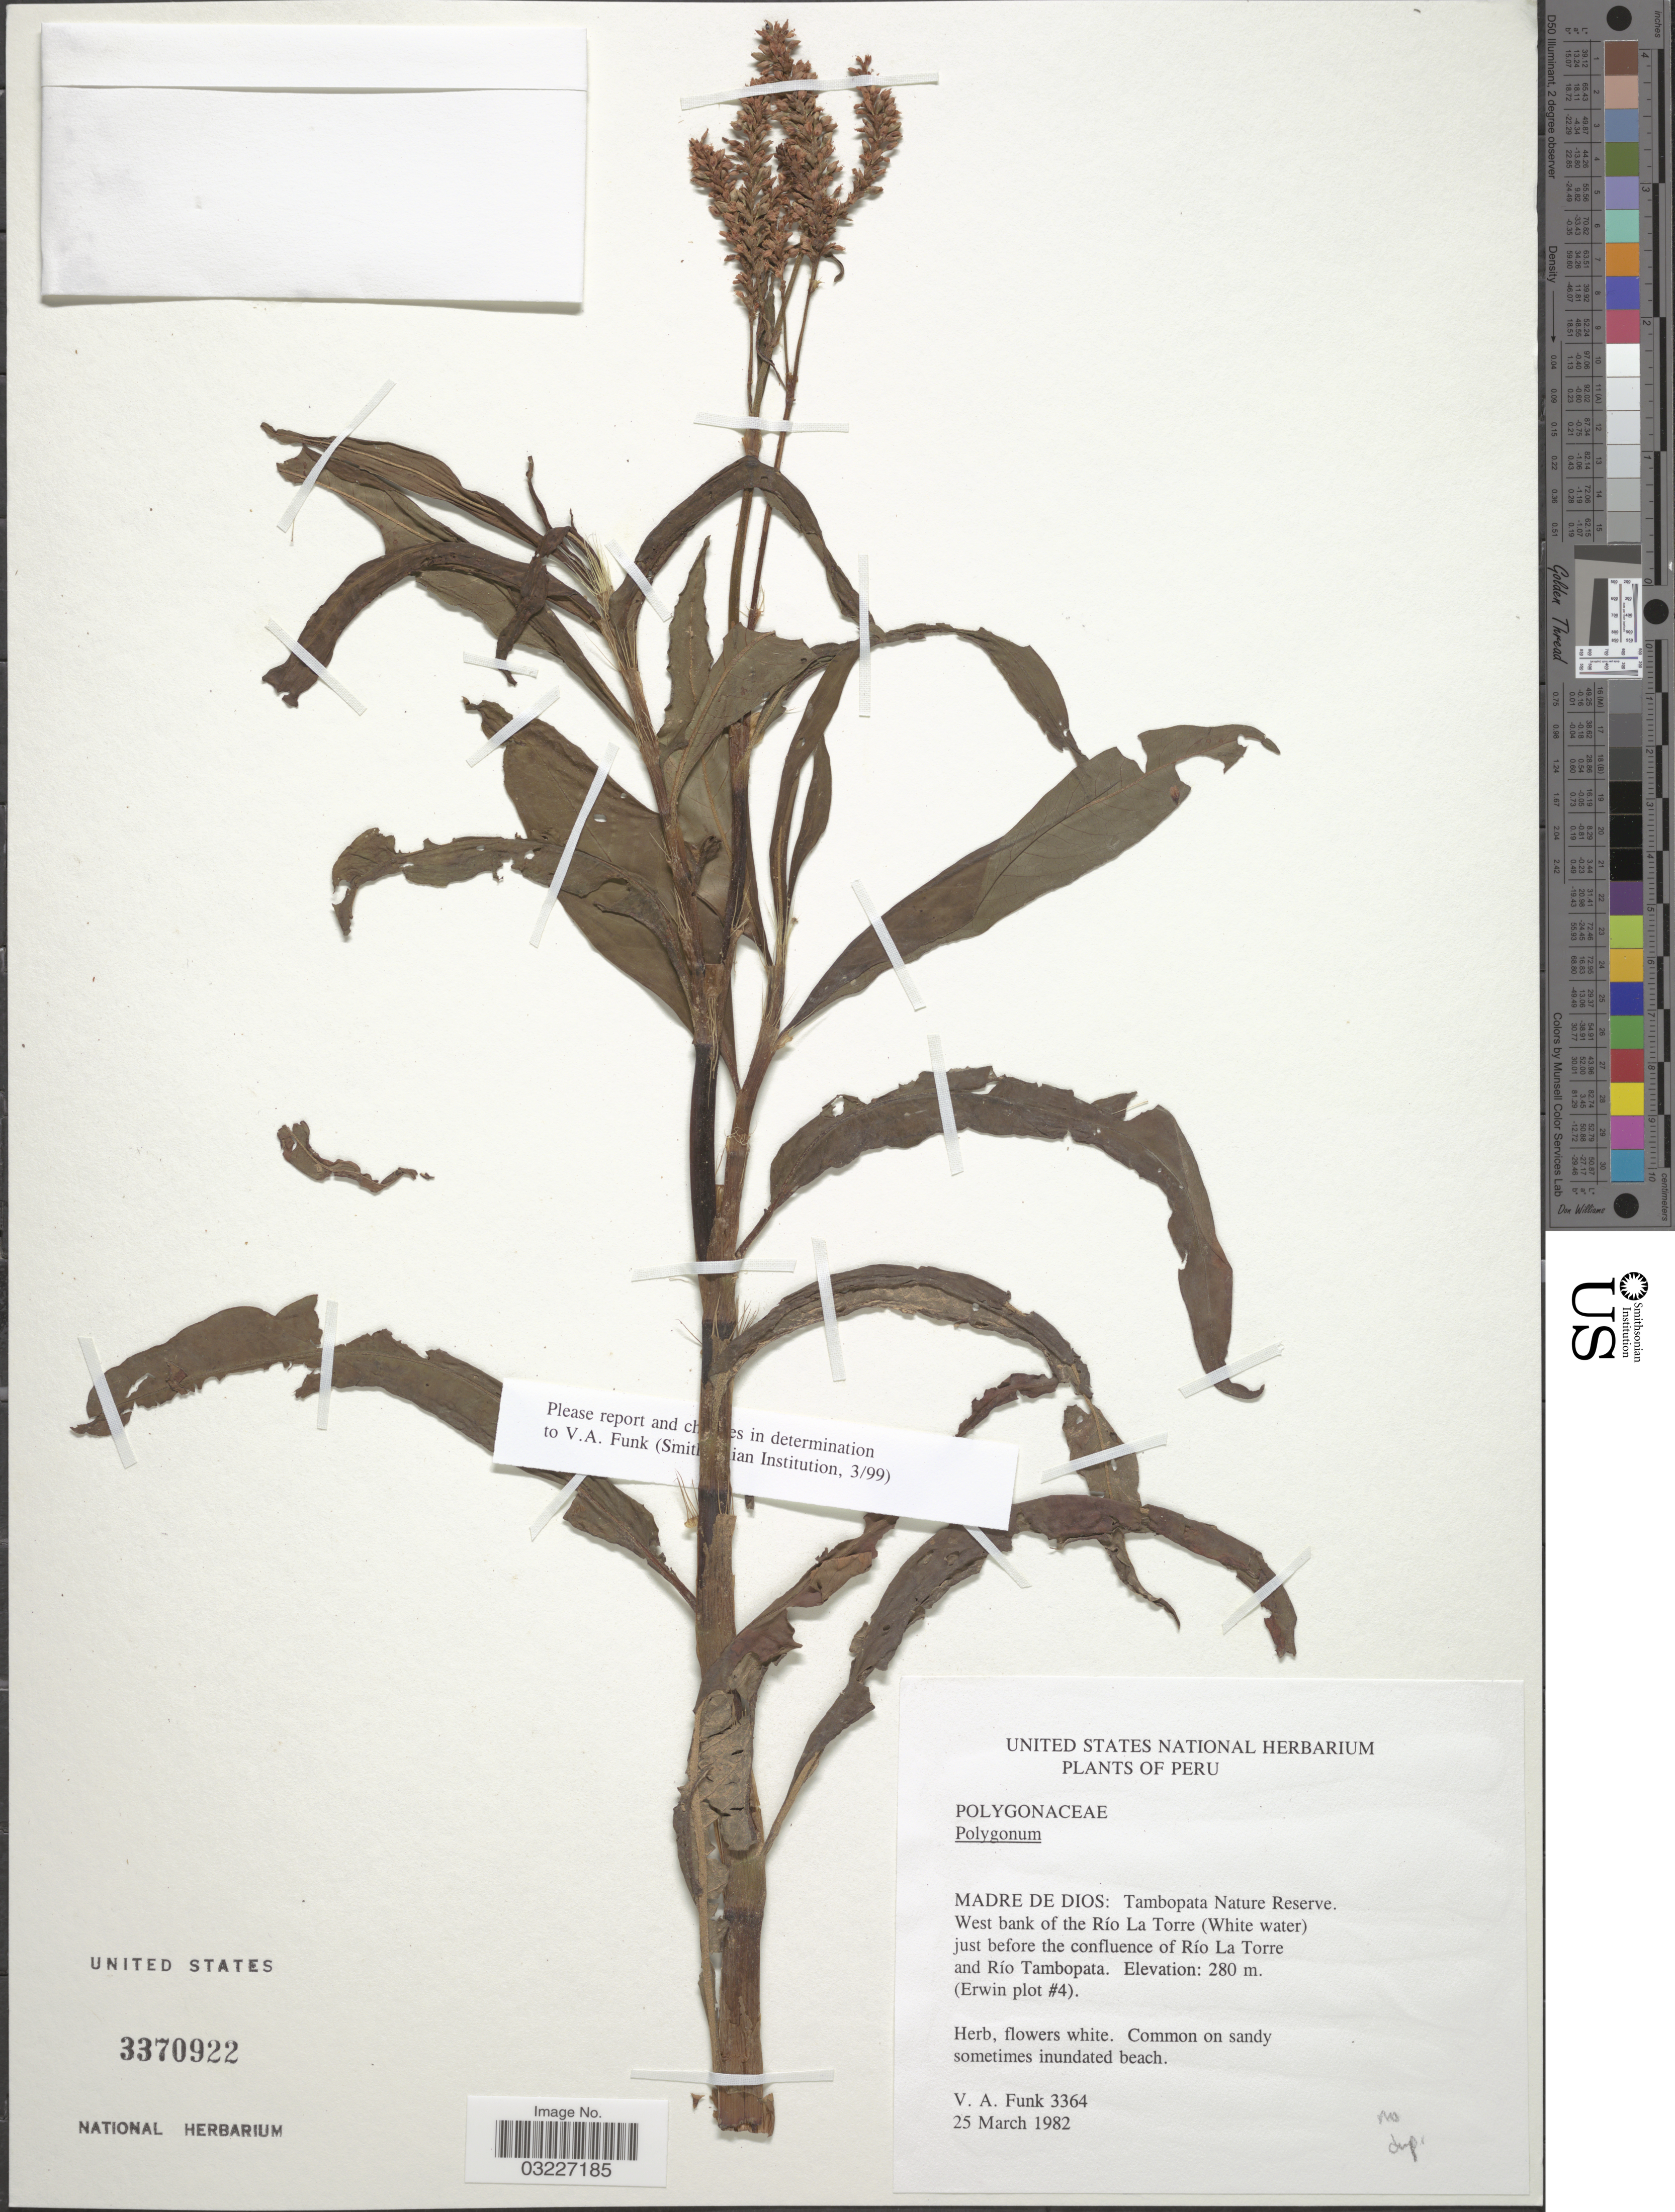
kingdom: Plantae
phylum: Tracheophyta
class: Magnoliopsida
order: Caryophyllales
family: Polygonaceae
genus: Polygonum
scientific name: Polygonum sp.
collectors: V. Funk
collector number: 3364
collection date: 1982-03-25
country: Peru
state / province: Madre de Dios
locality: Tambopata Nature Reserve. West bank of the Río La Torre (White water) just before the confluence of Río La Torre and Río Tambopata.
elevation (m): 280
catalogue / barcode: US 3370922